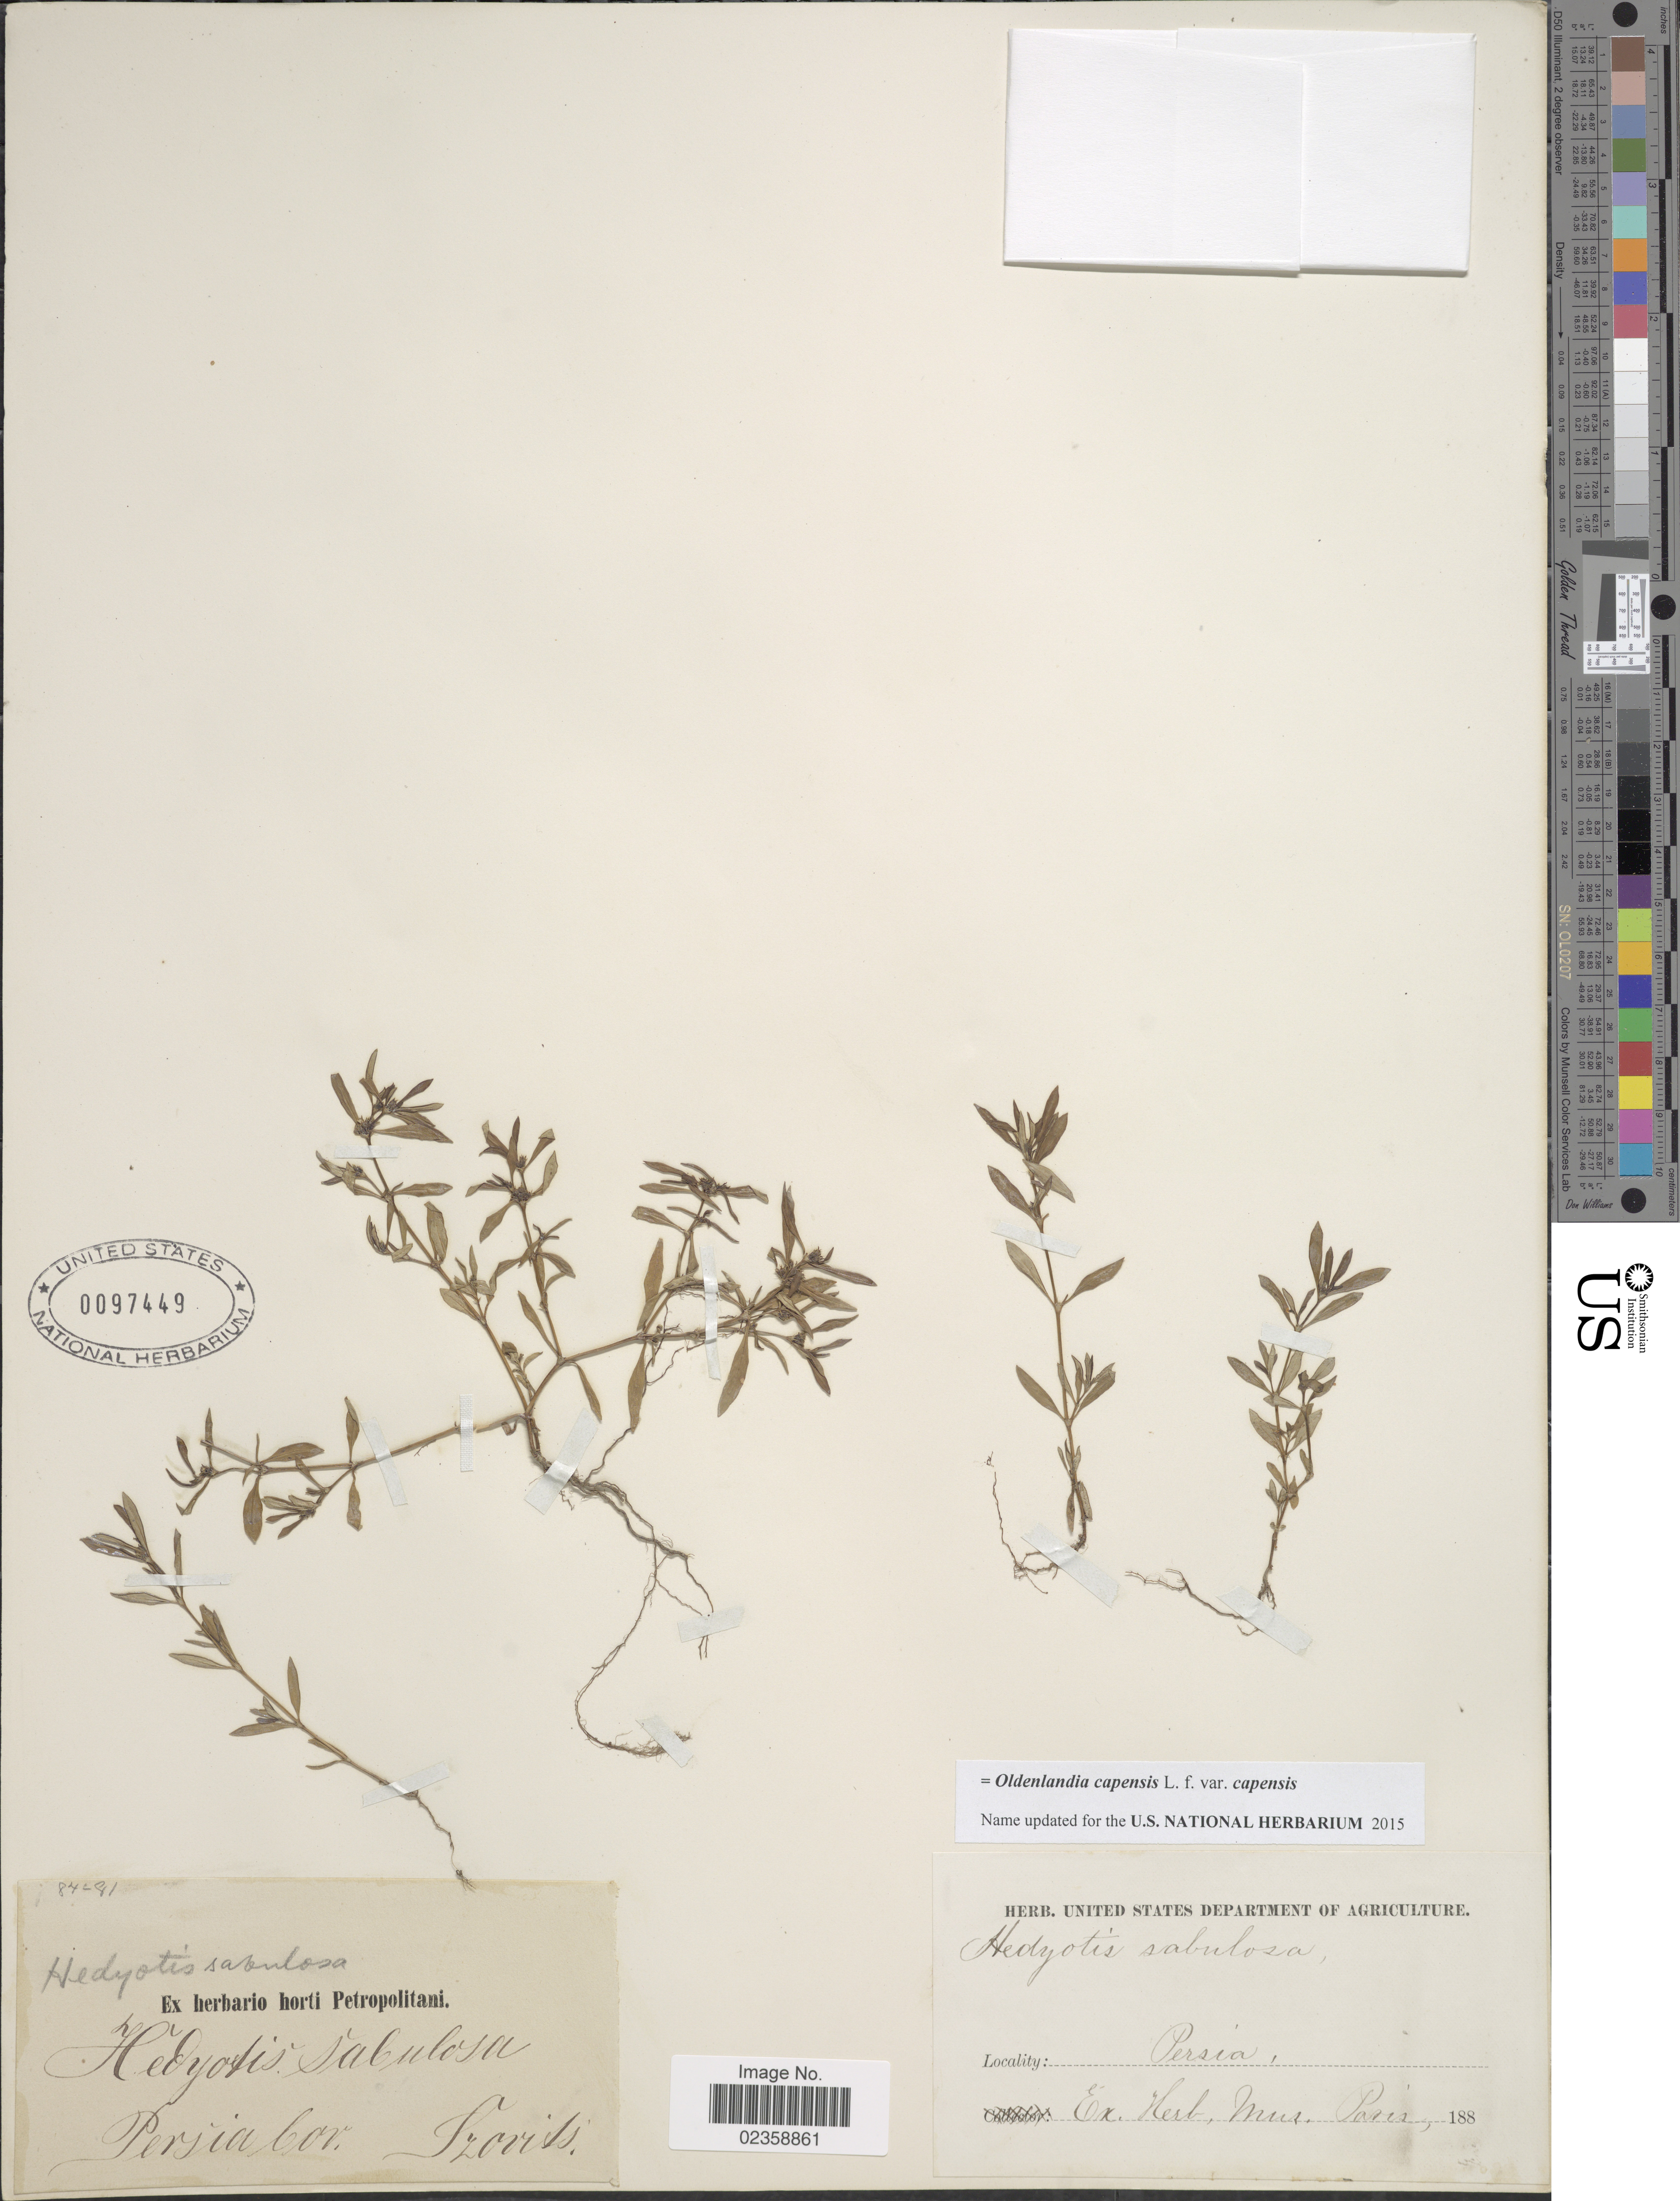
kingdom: Plantae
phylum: Tracheophyta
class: Magnoliopsida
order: Gentianales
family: Rubiaceae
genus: Oldenlandia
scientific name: Oldenlandia capensis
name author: L. f.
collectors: -. Gzovits.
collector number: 84281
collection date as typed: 188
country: Iran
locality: Persia bor.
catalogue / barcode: US 97449